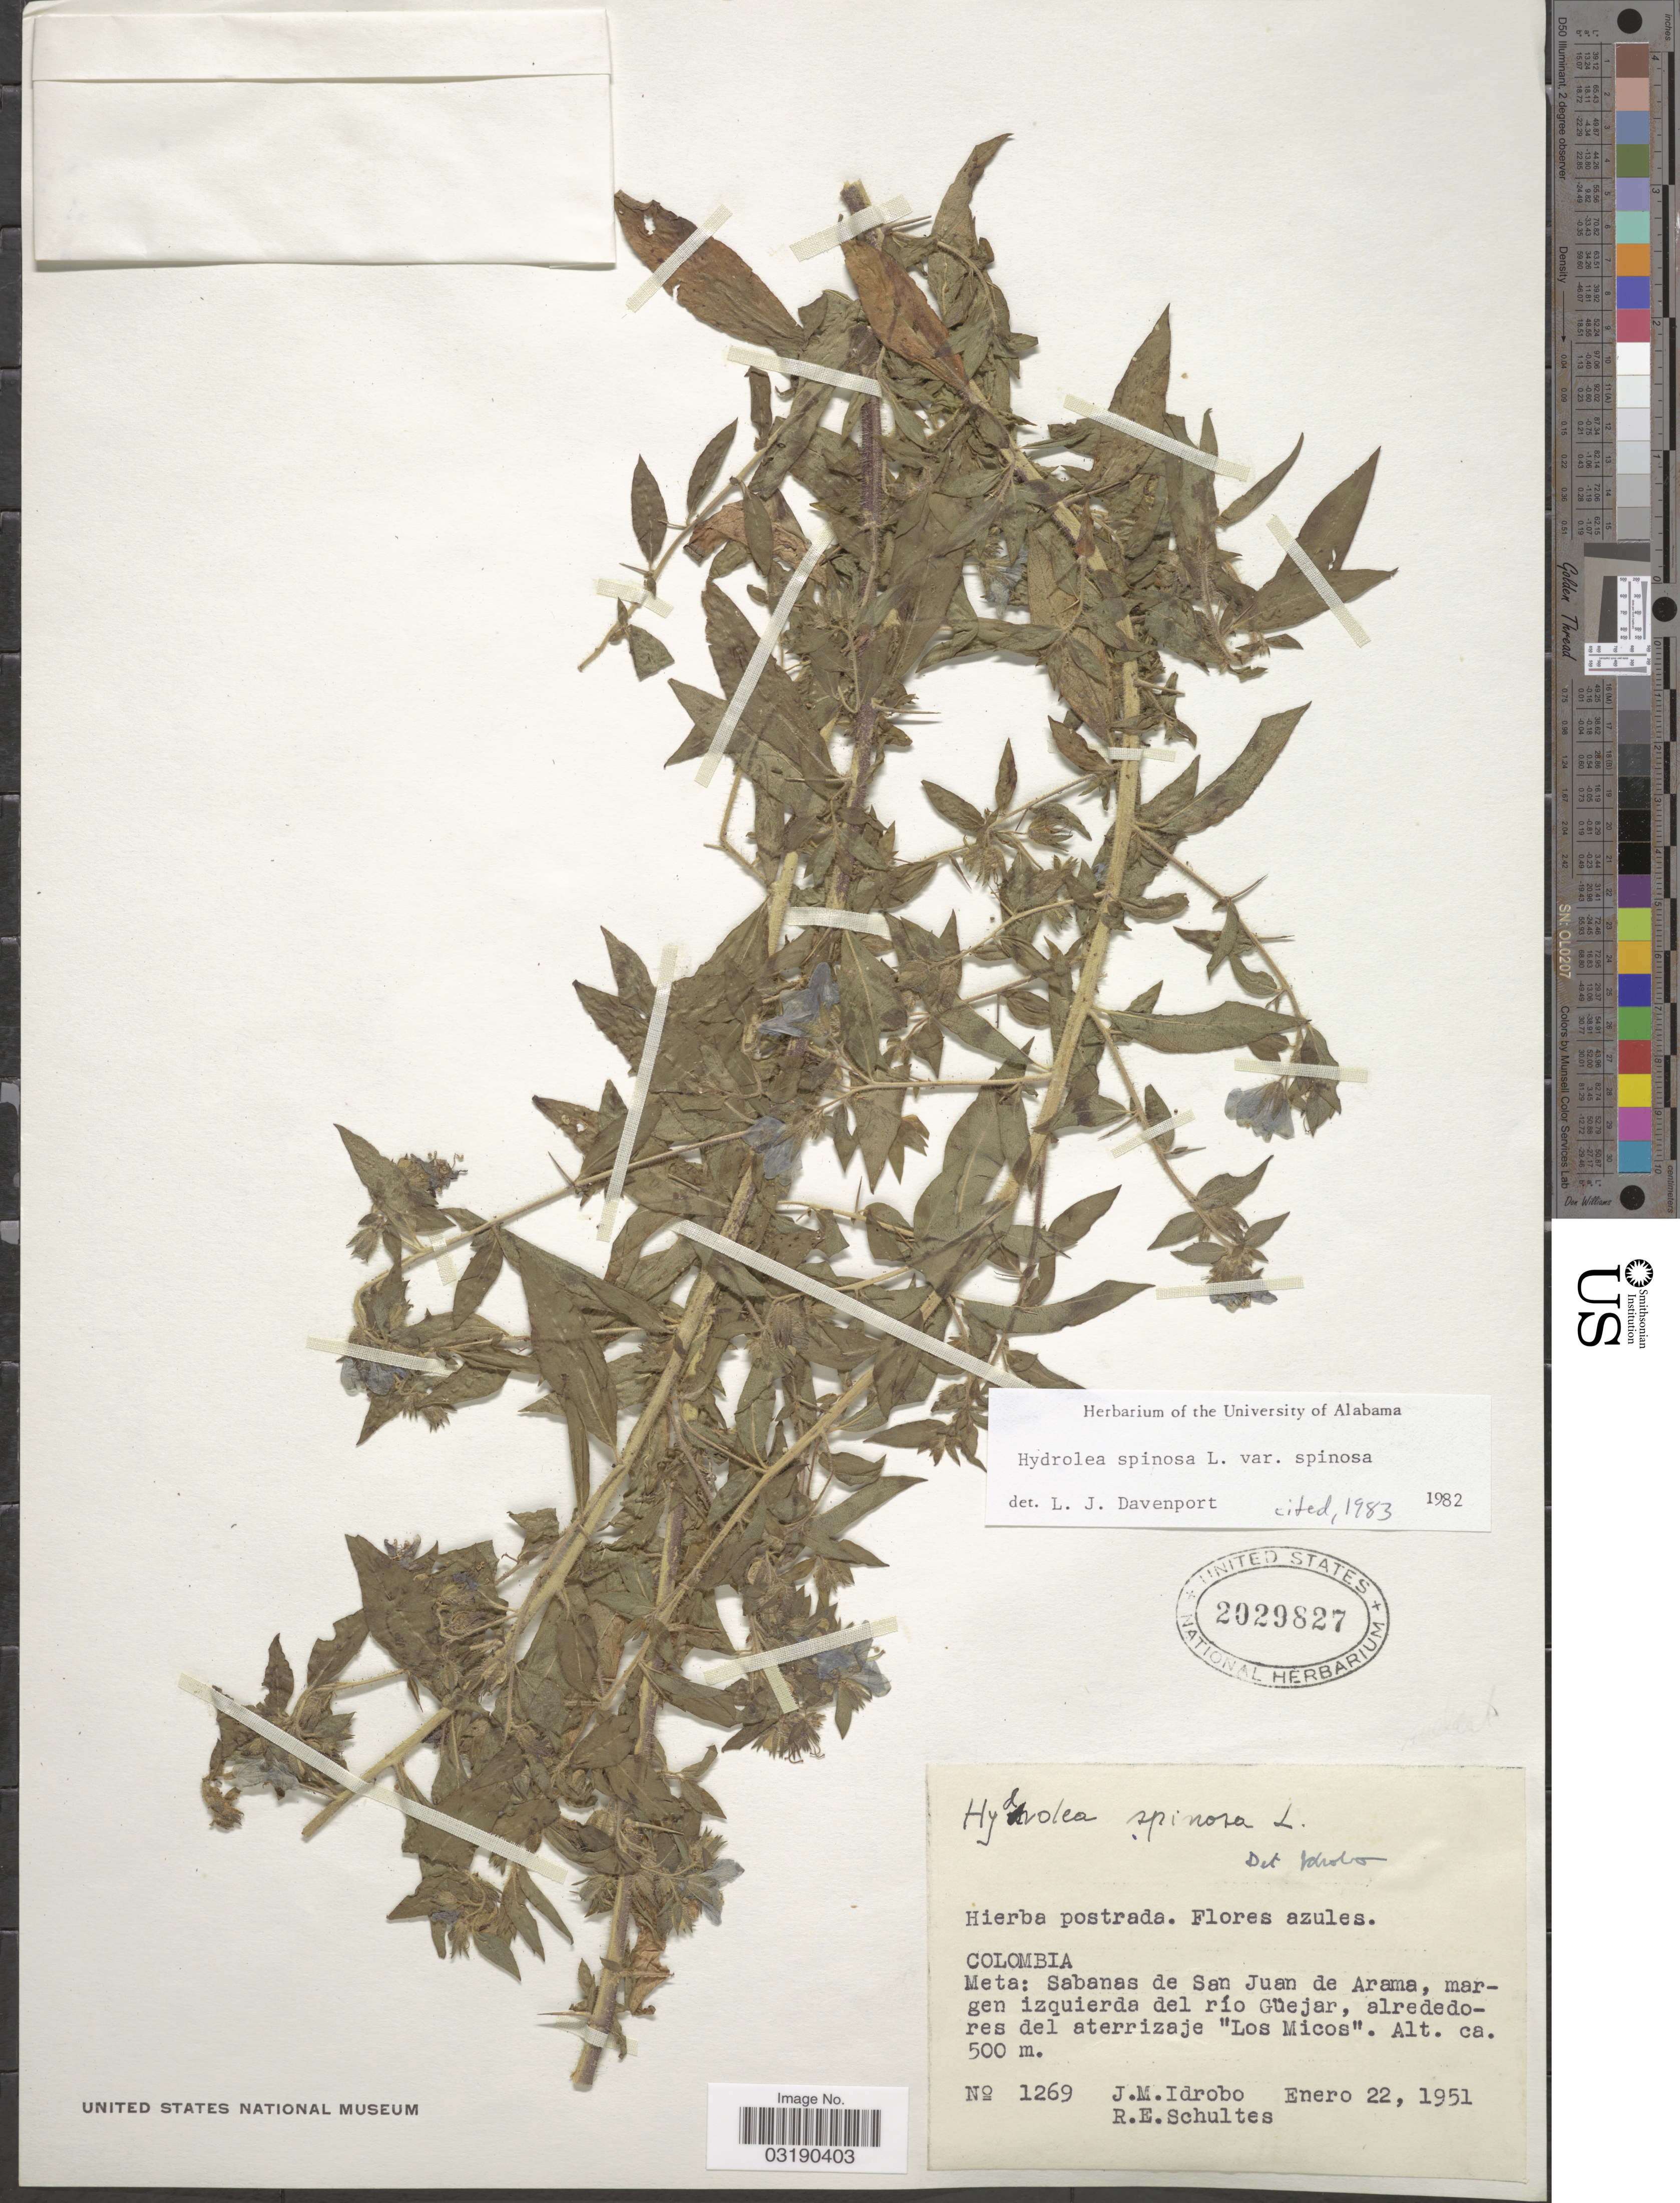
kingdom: Plantae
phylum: Tracheophyta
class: Magnoliopsida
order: Solanales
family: Hydroleaceae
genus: Hydrolea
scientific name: Hydrolea spinosa var. spinosa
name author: L.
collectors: J. M. Idrobo & R. E. Schultes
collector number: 1269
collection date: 1951-01-22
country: Colombia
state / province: Meta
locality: Sabanas de San Juan de Arama, margen izquierda del río Güejar, alrededores del aterrizaje "Los Micos".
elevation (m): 500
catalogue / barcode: US 2029827